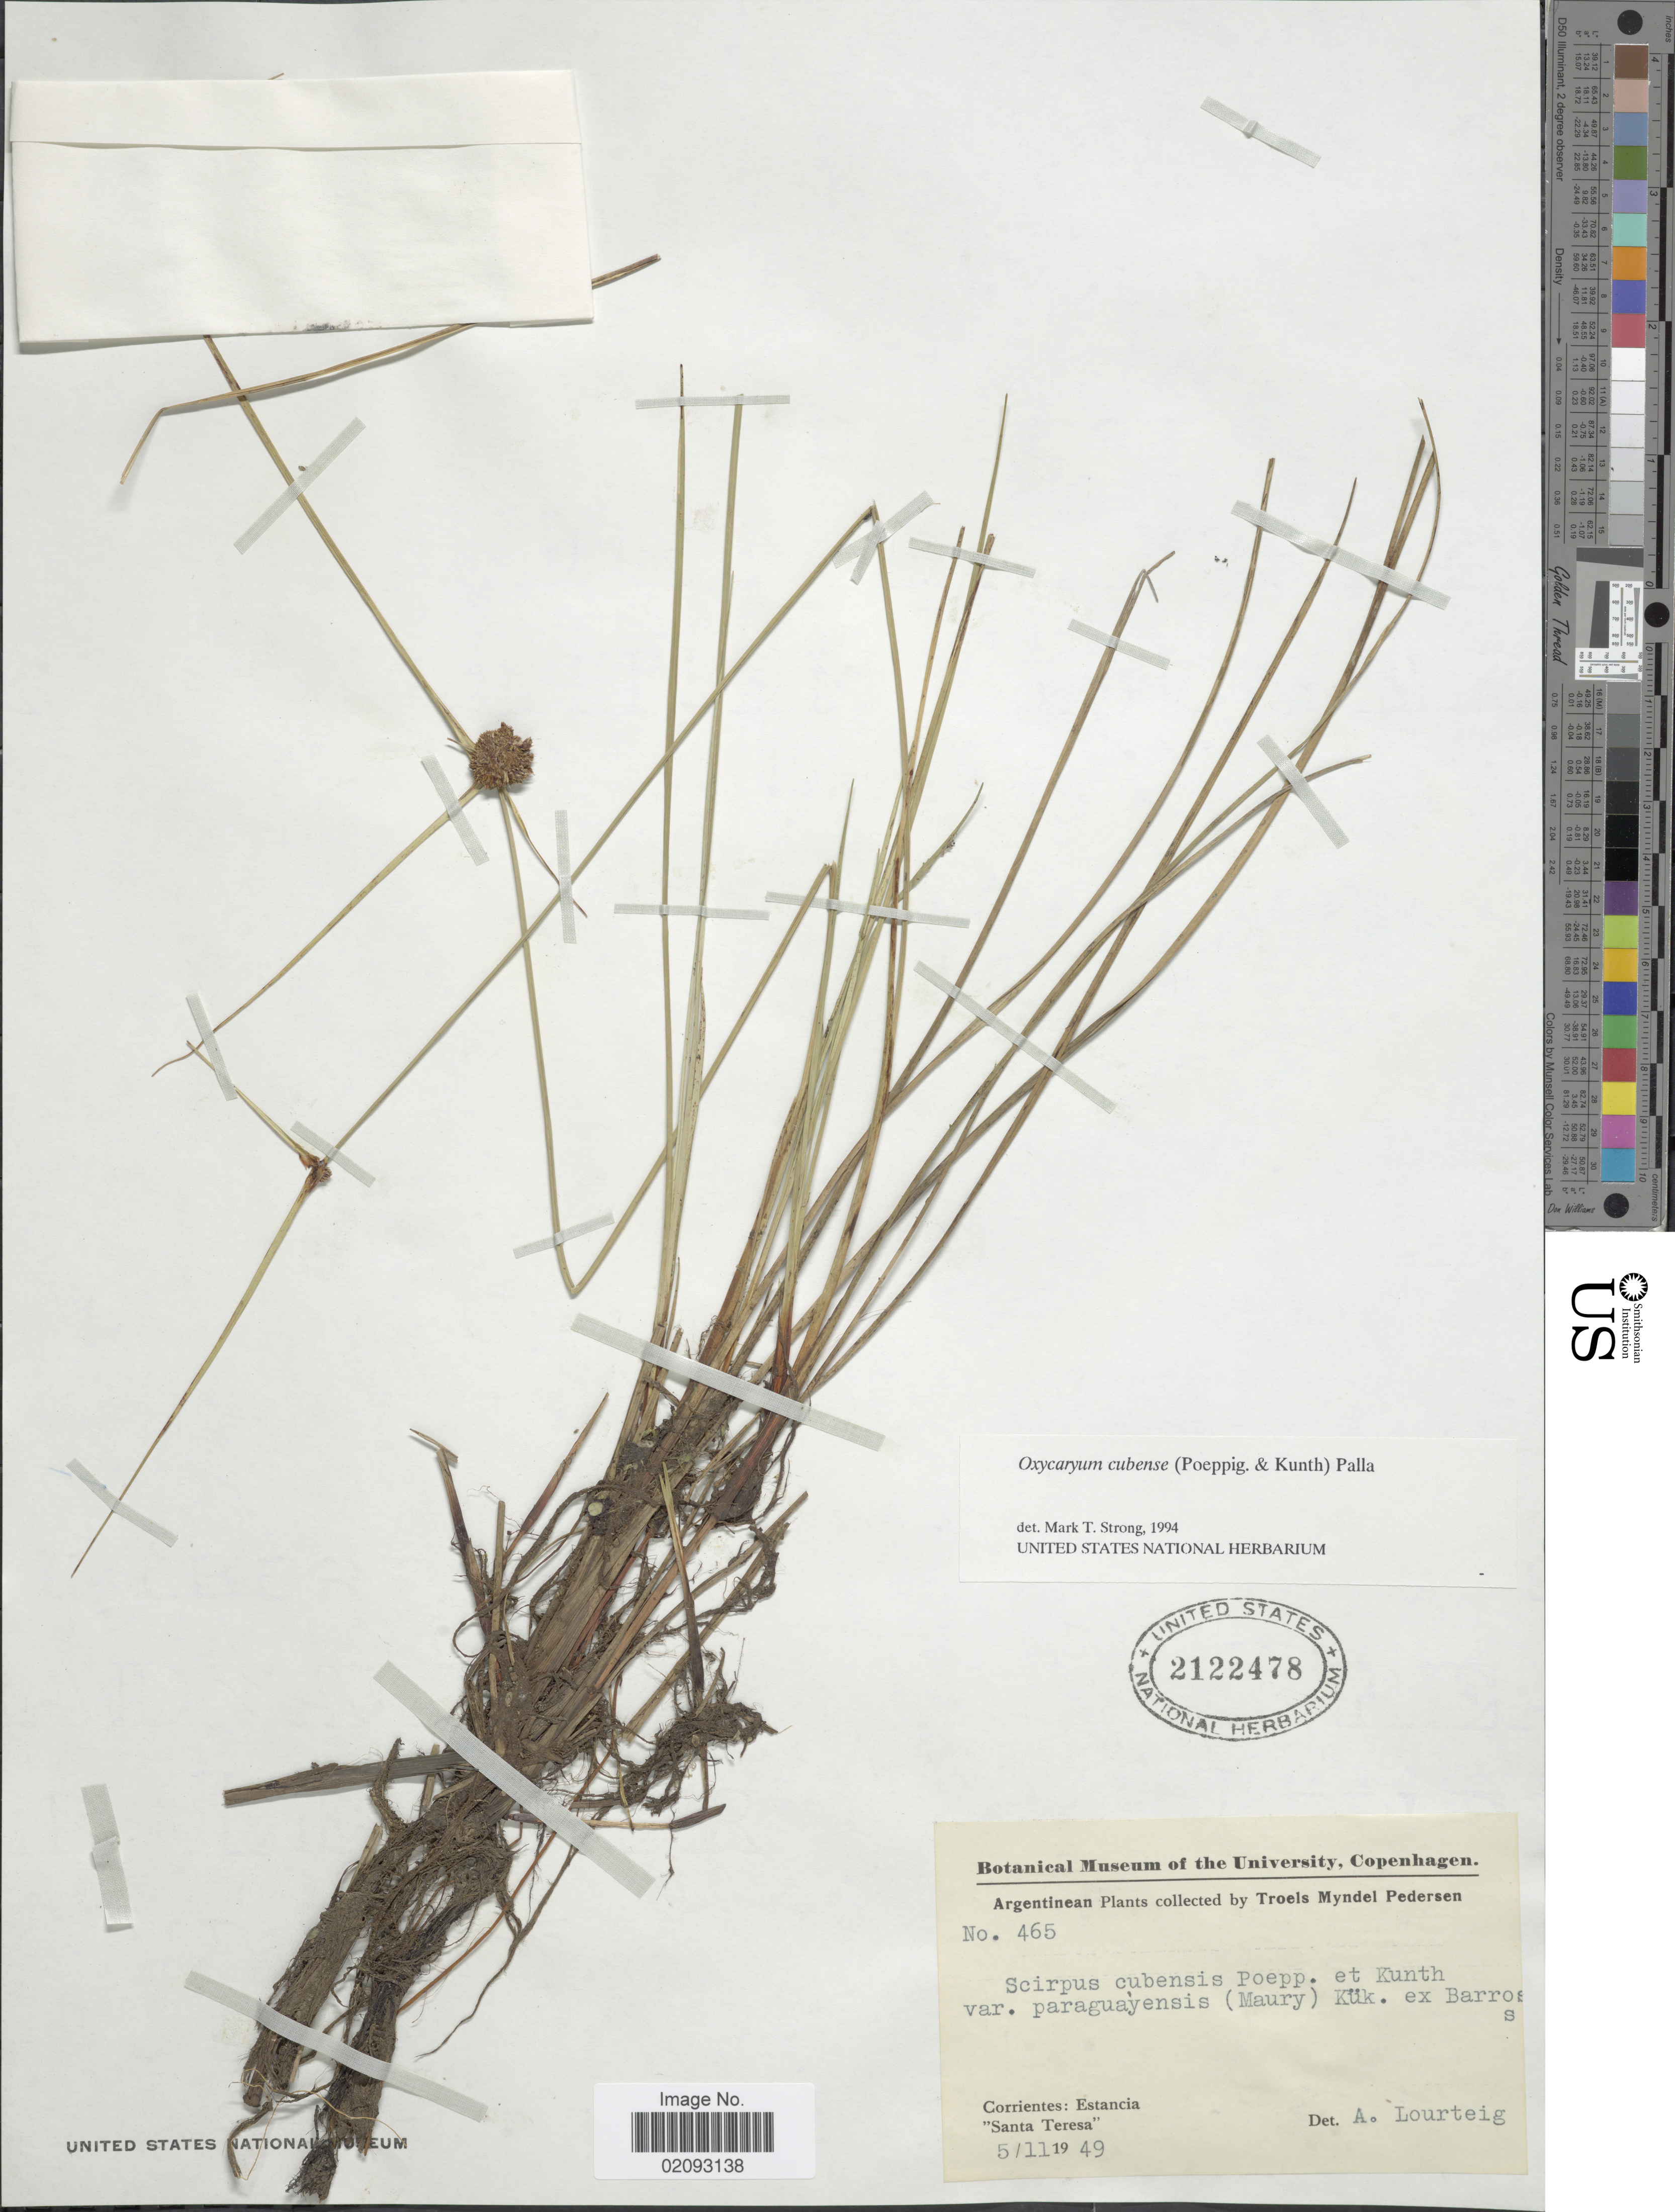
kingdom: Plantae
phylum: Tracheophyta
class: Liliopsida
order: Poales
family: Cyperaceae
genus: Cyperus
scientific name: Cyperus blepharoleptos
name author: Steud.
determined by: Strong, M. T., (US), Smithsonian Institution - National Museum of Natural History (UNITED STATES)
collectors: T. Pederson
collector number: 465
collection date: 1949-11-05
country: Argentina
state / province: Corrientes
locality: Estancia 'Santa Teresa'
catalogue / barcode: US 2122478